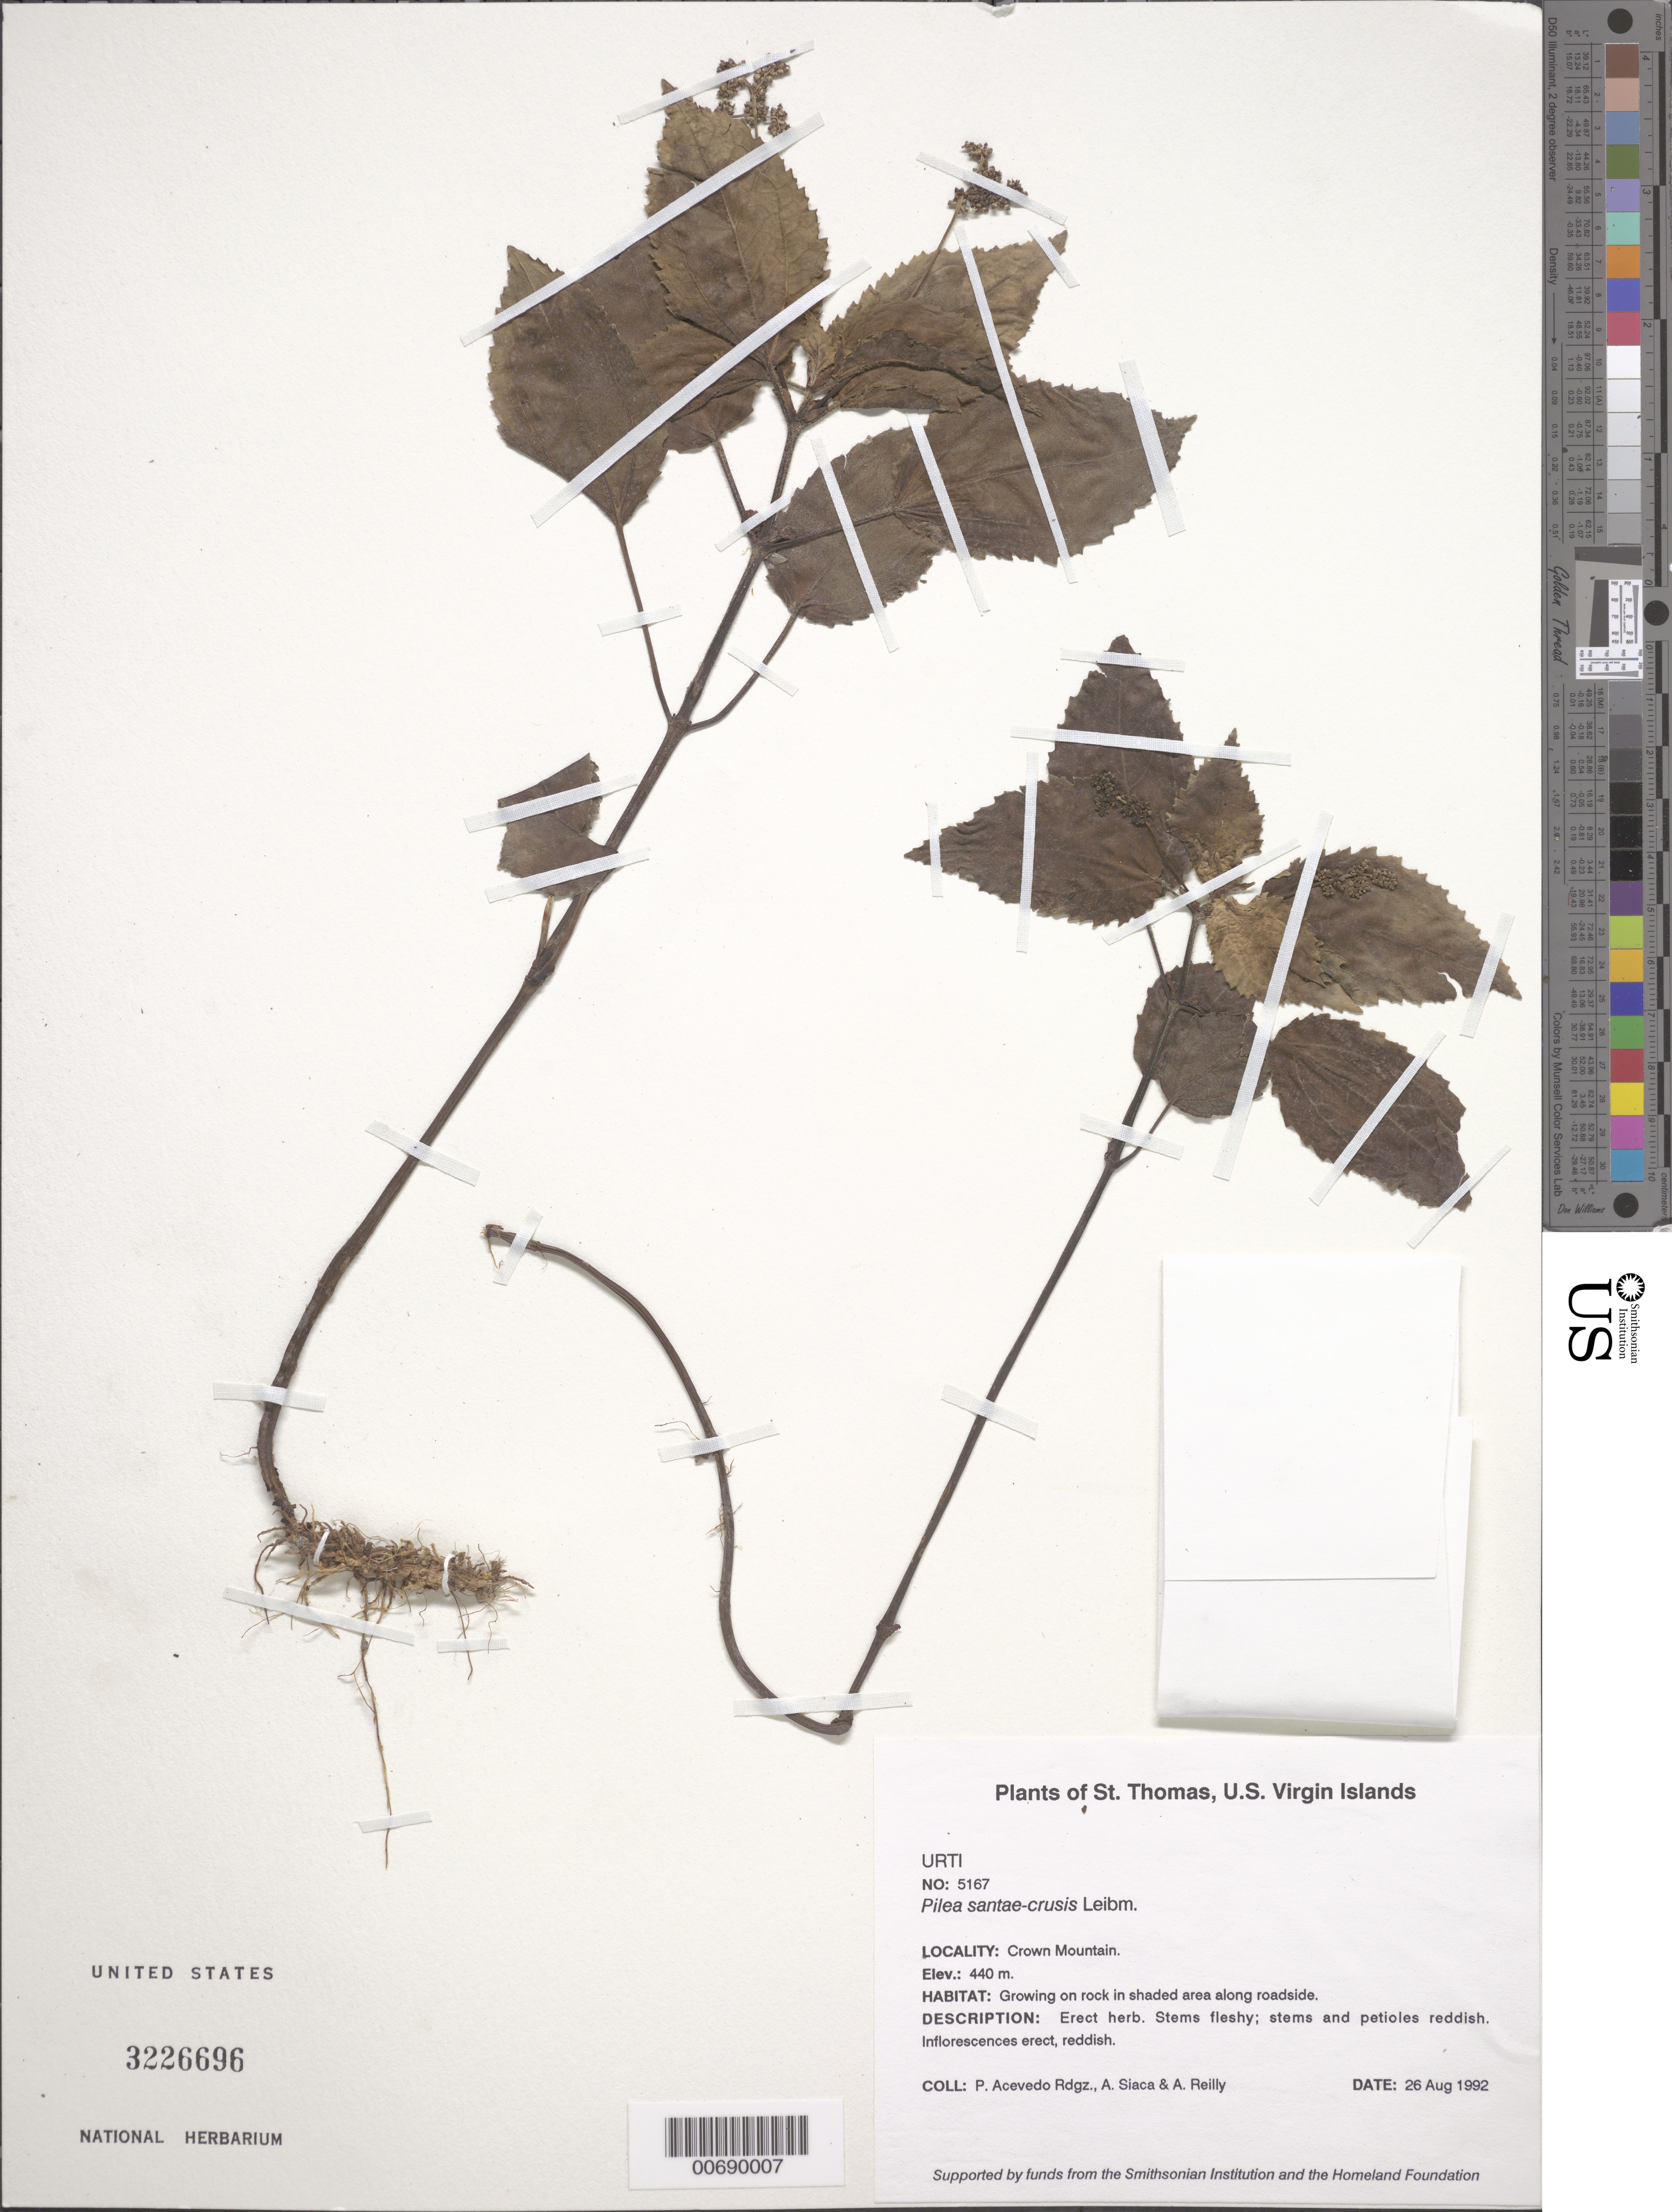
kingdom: Plantae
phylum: Tracheophyta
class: Magnoliopsida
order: Rosales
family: Urticaceae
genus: Pilea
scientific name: Pilea sanctae-crucis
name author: Liebm.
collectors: P. Acevedo-Rodr., A. Siaca & A. Reilly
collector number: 5167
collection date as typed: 26 Aug 1992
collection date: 1992-08-26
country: U.S. Virgin Islands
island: St. Thomas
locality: Crown Mountain.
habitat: Growing on rock in shaded area along roadside.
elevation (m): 440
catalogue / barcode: US 3226696